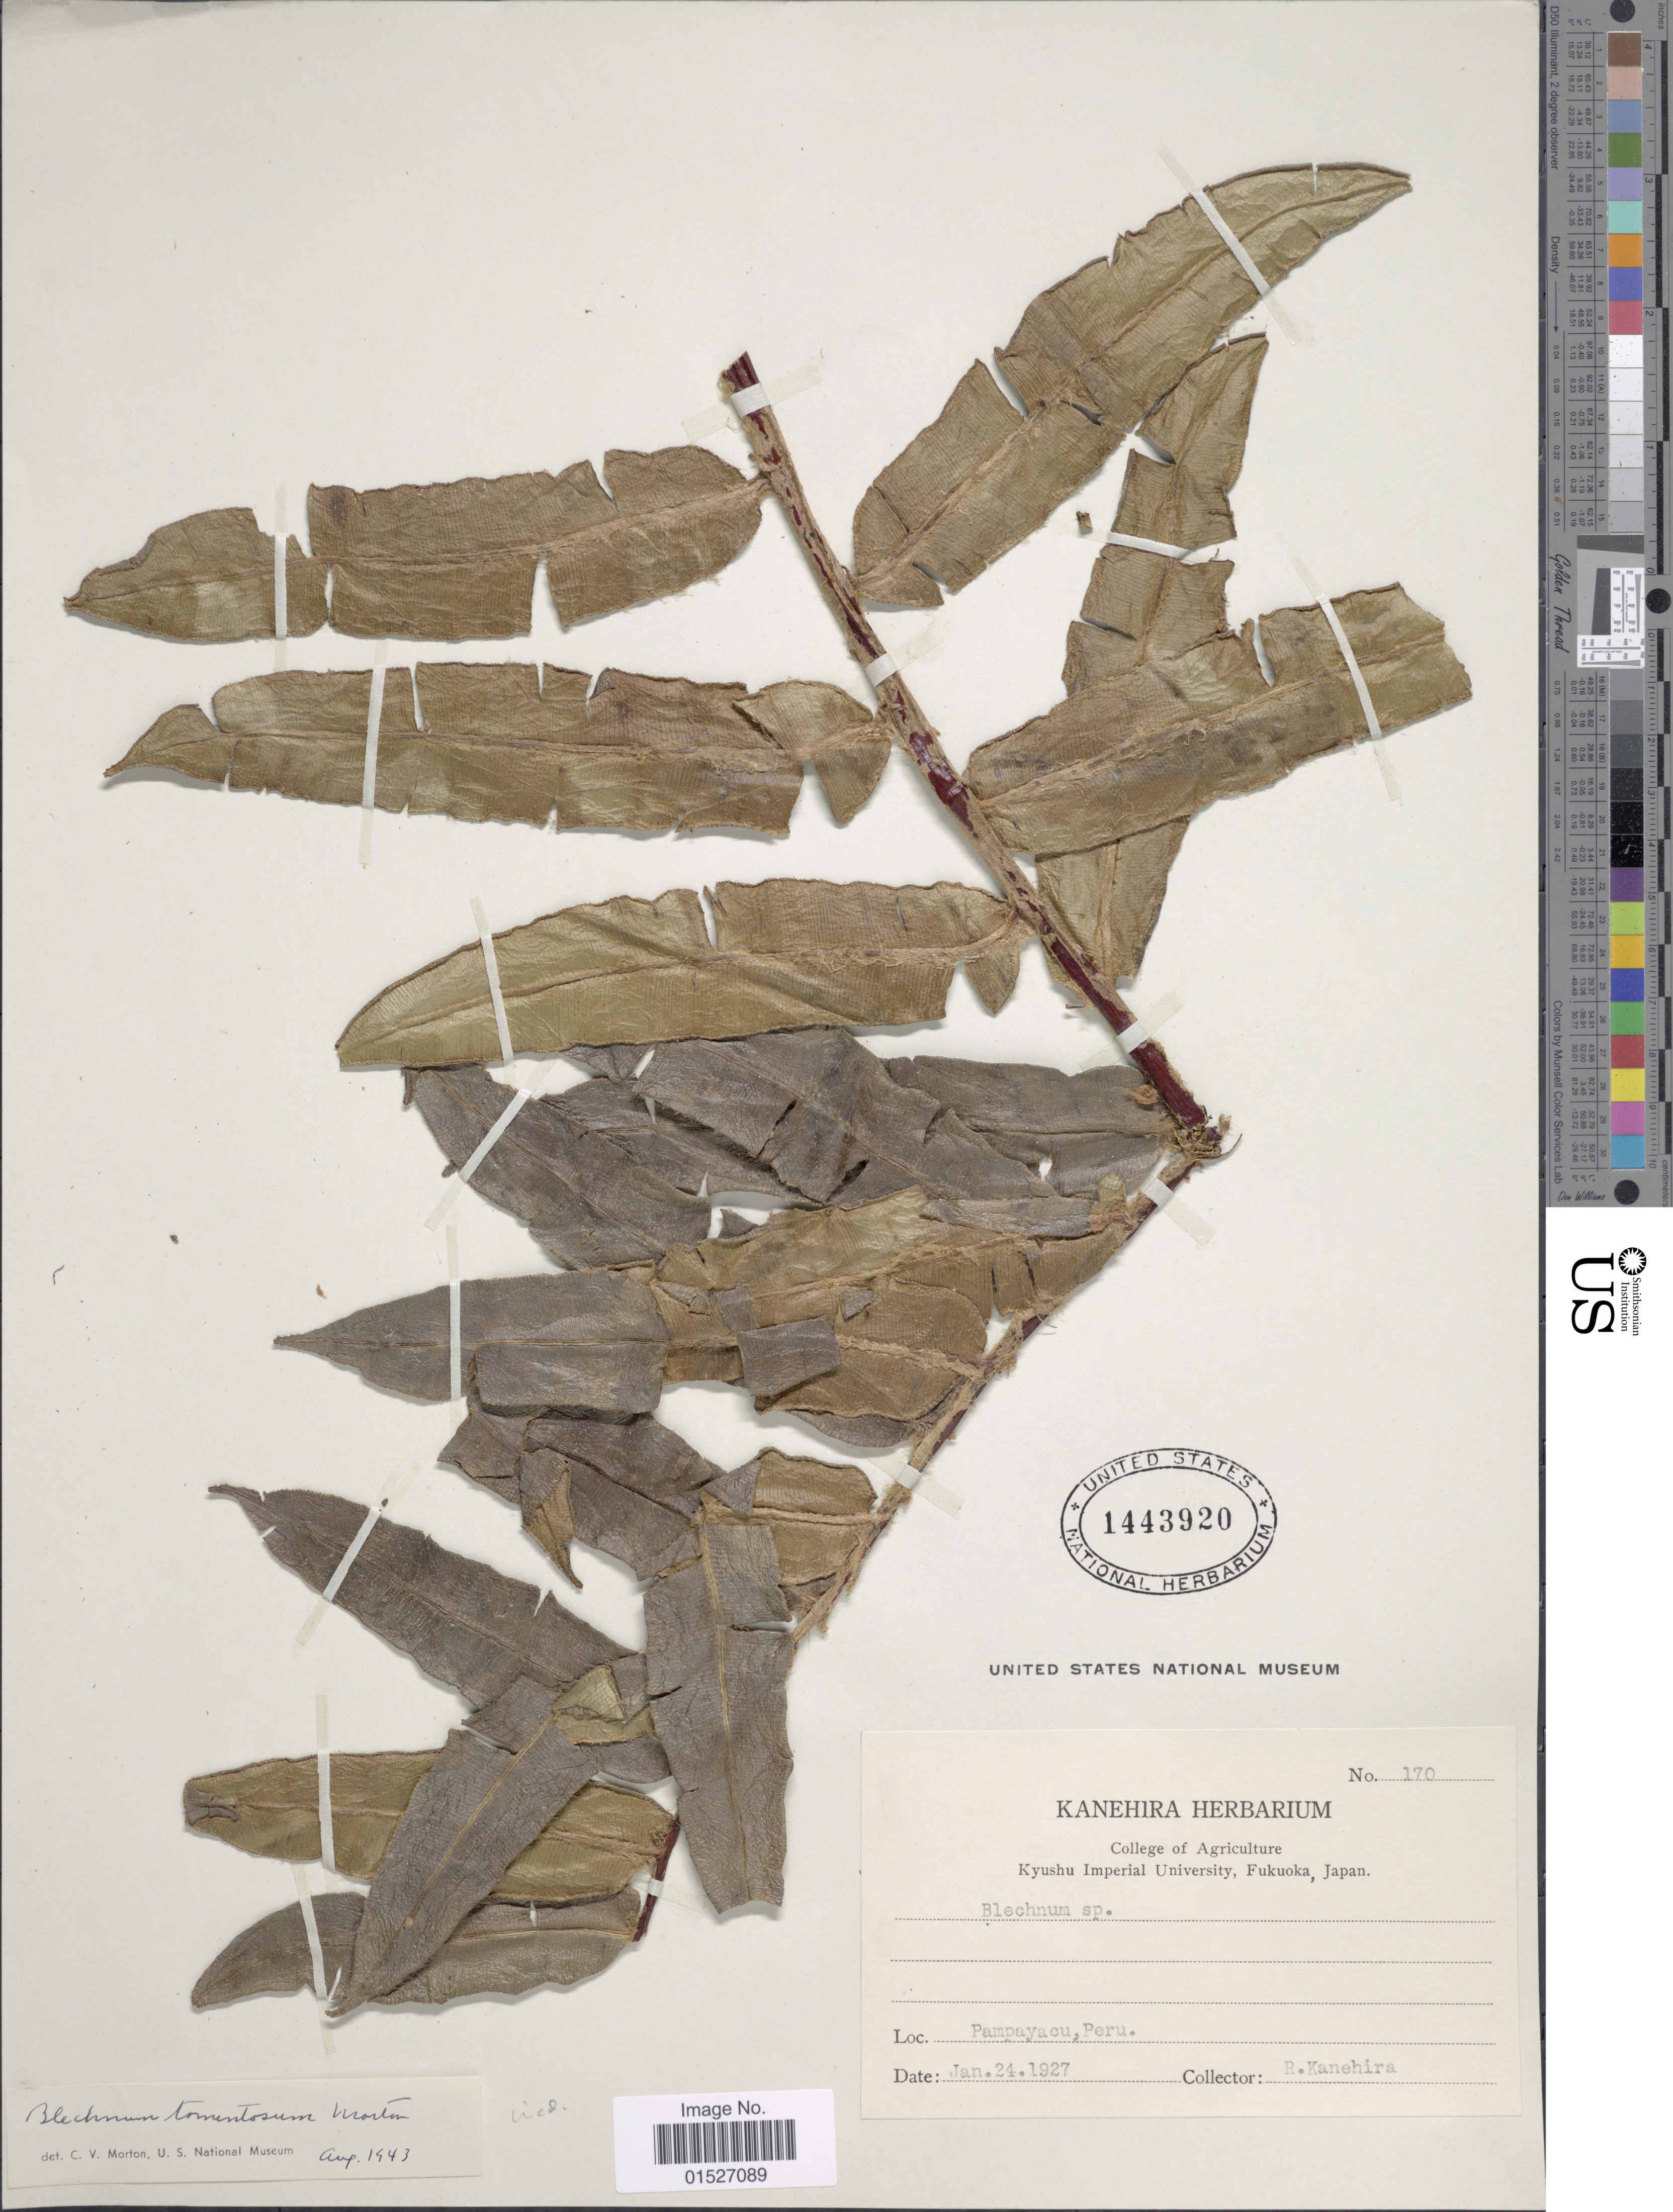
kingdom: Plantae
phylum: Tracheophyta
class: Polypodiopsida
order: Polypodiales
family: Blechnaceae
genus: Blechnum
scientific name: Blechnum tomentosum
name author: C.V. Morton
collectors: R. Kanehira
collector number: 170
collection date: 1927-01-24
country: Peru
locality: Pampayacu, Peru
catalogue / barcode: US 1443920